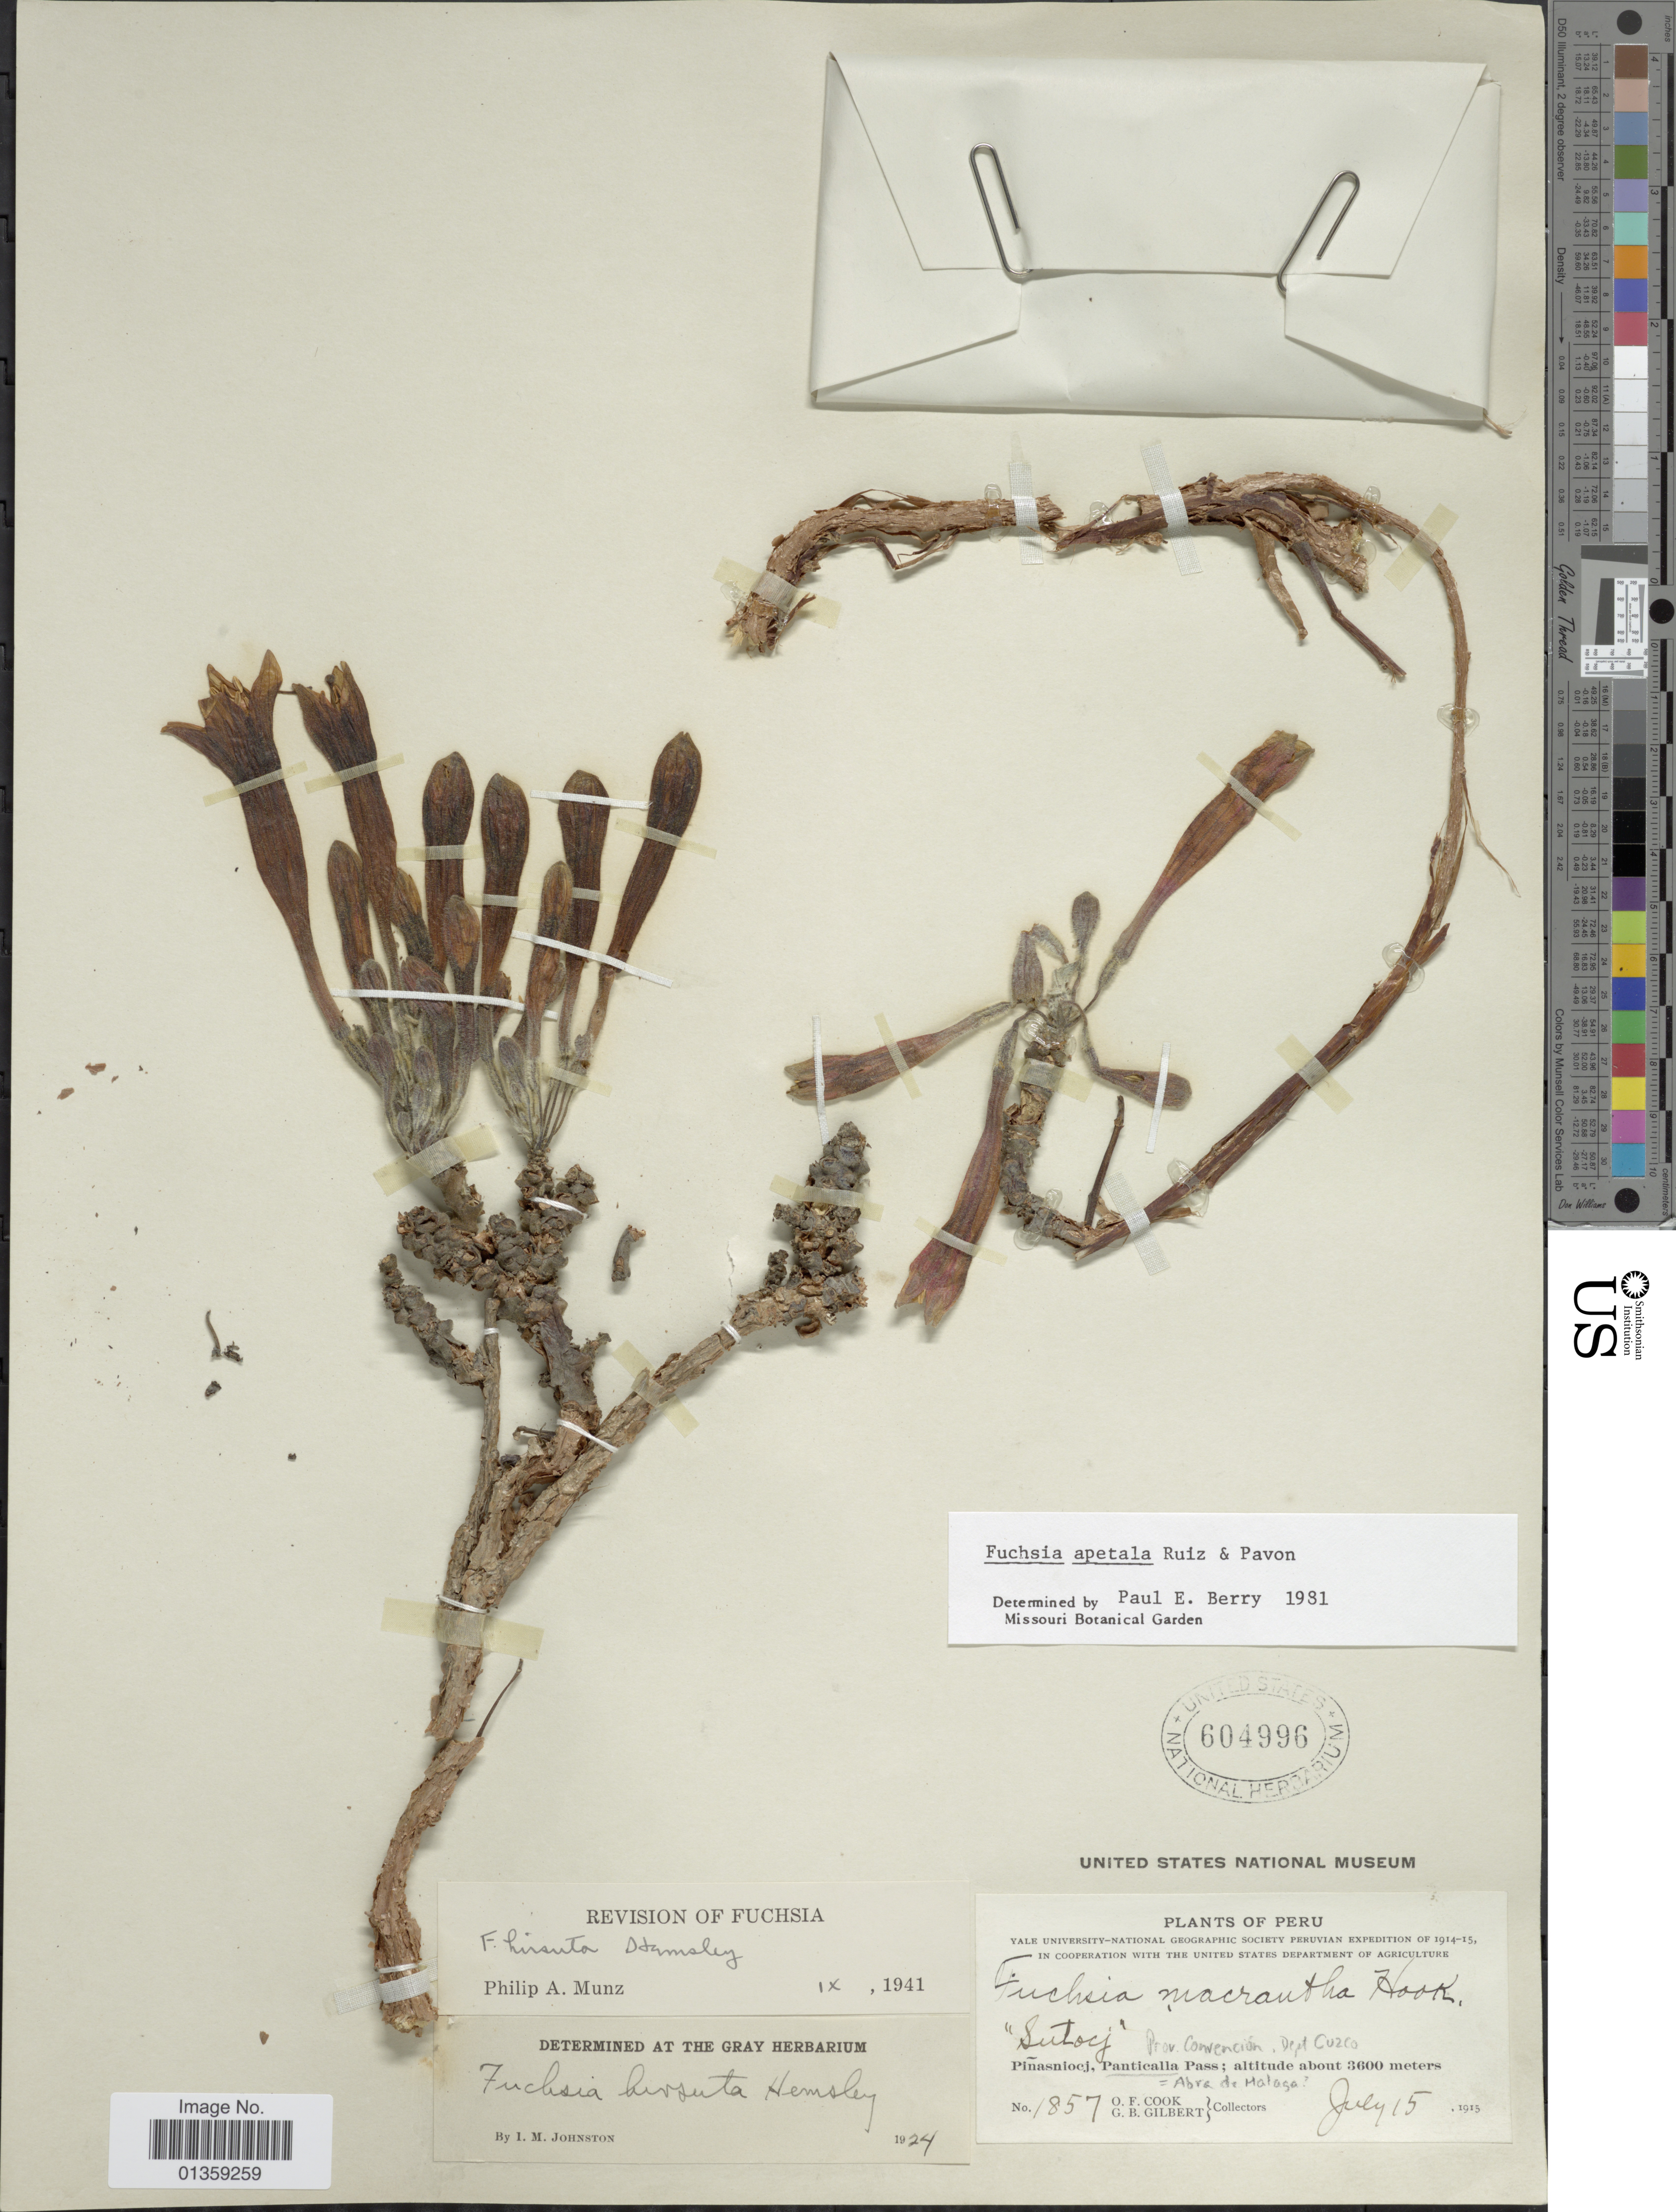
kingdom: Plantae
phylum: Tracheophyta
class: Magnoliopsida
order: Myrtales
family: Onagraceae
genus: Fuchsia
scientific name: Fuchsia apetala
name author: Ruiz & Pav.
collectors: O. F. Cook & G. B. Gilbert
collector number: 1857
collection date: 1915-07-15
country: Peru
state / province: Cusco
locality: Prov. Convención, Pinasniocj, Panticalla Pass, Abra de Halaga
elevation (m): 3600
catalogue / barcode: US 604996